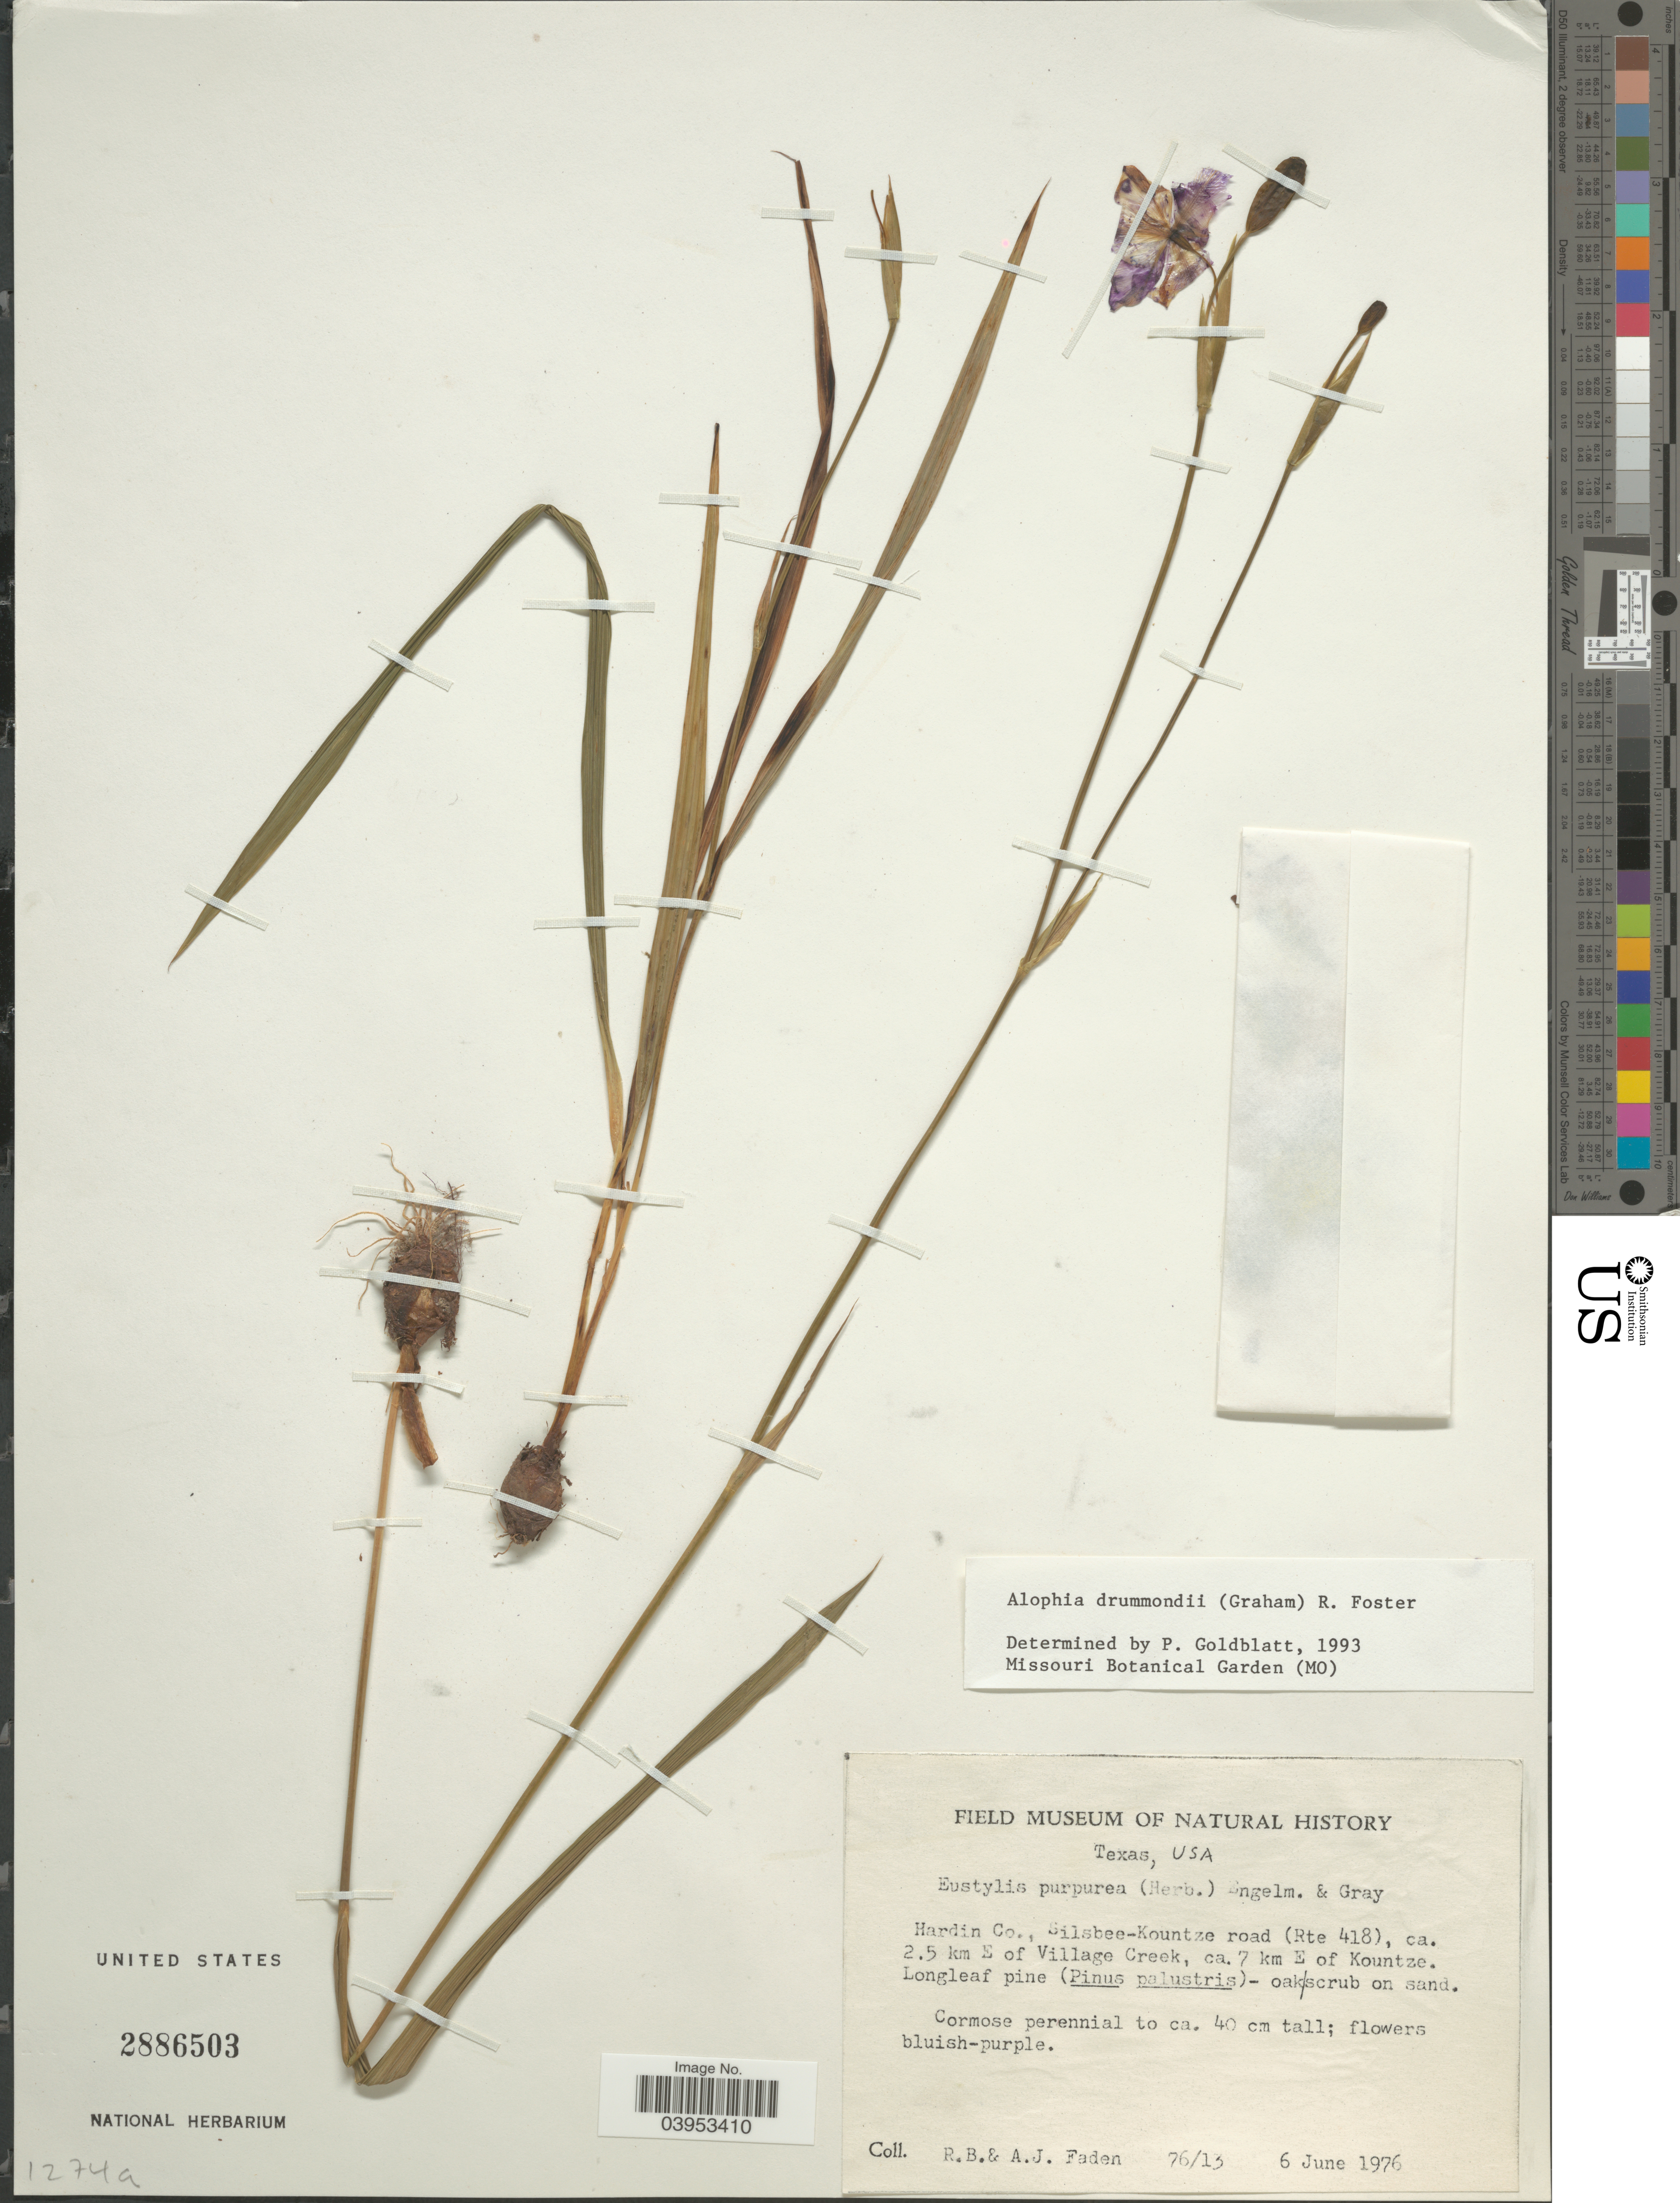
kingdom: Plantae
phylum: Tracheophyta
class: Liliopsida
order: Asparagales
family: Iridaceae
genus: Alophia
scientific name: Alophia drummondii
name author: (Graham) R.C. Foster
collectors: R. B. Faden & A. J. Faden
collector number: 76/13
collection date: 1976-06-06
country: United States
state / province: Texas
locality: Hardin Co., Silsbee-Kountze road (Rte 418), ca. 2.5 km E of Village Creek, ca. 7 km E of Kountze.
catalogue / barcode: US 2886503